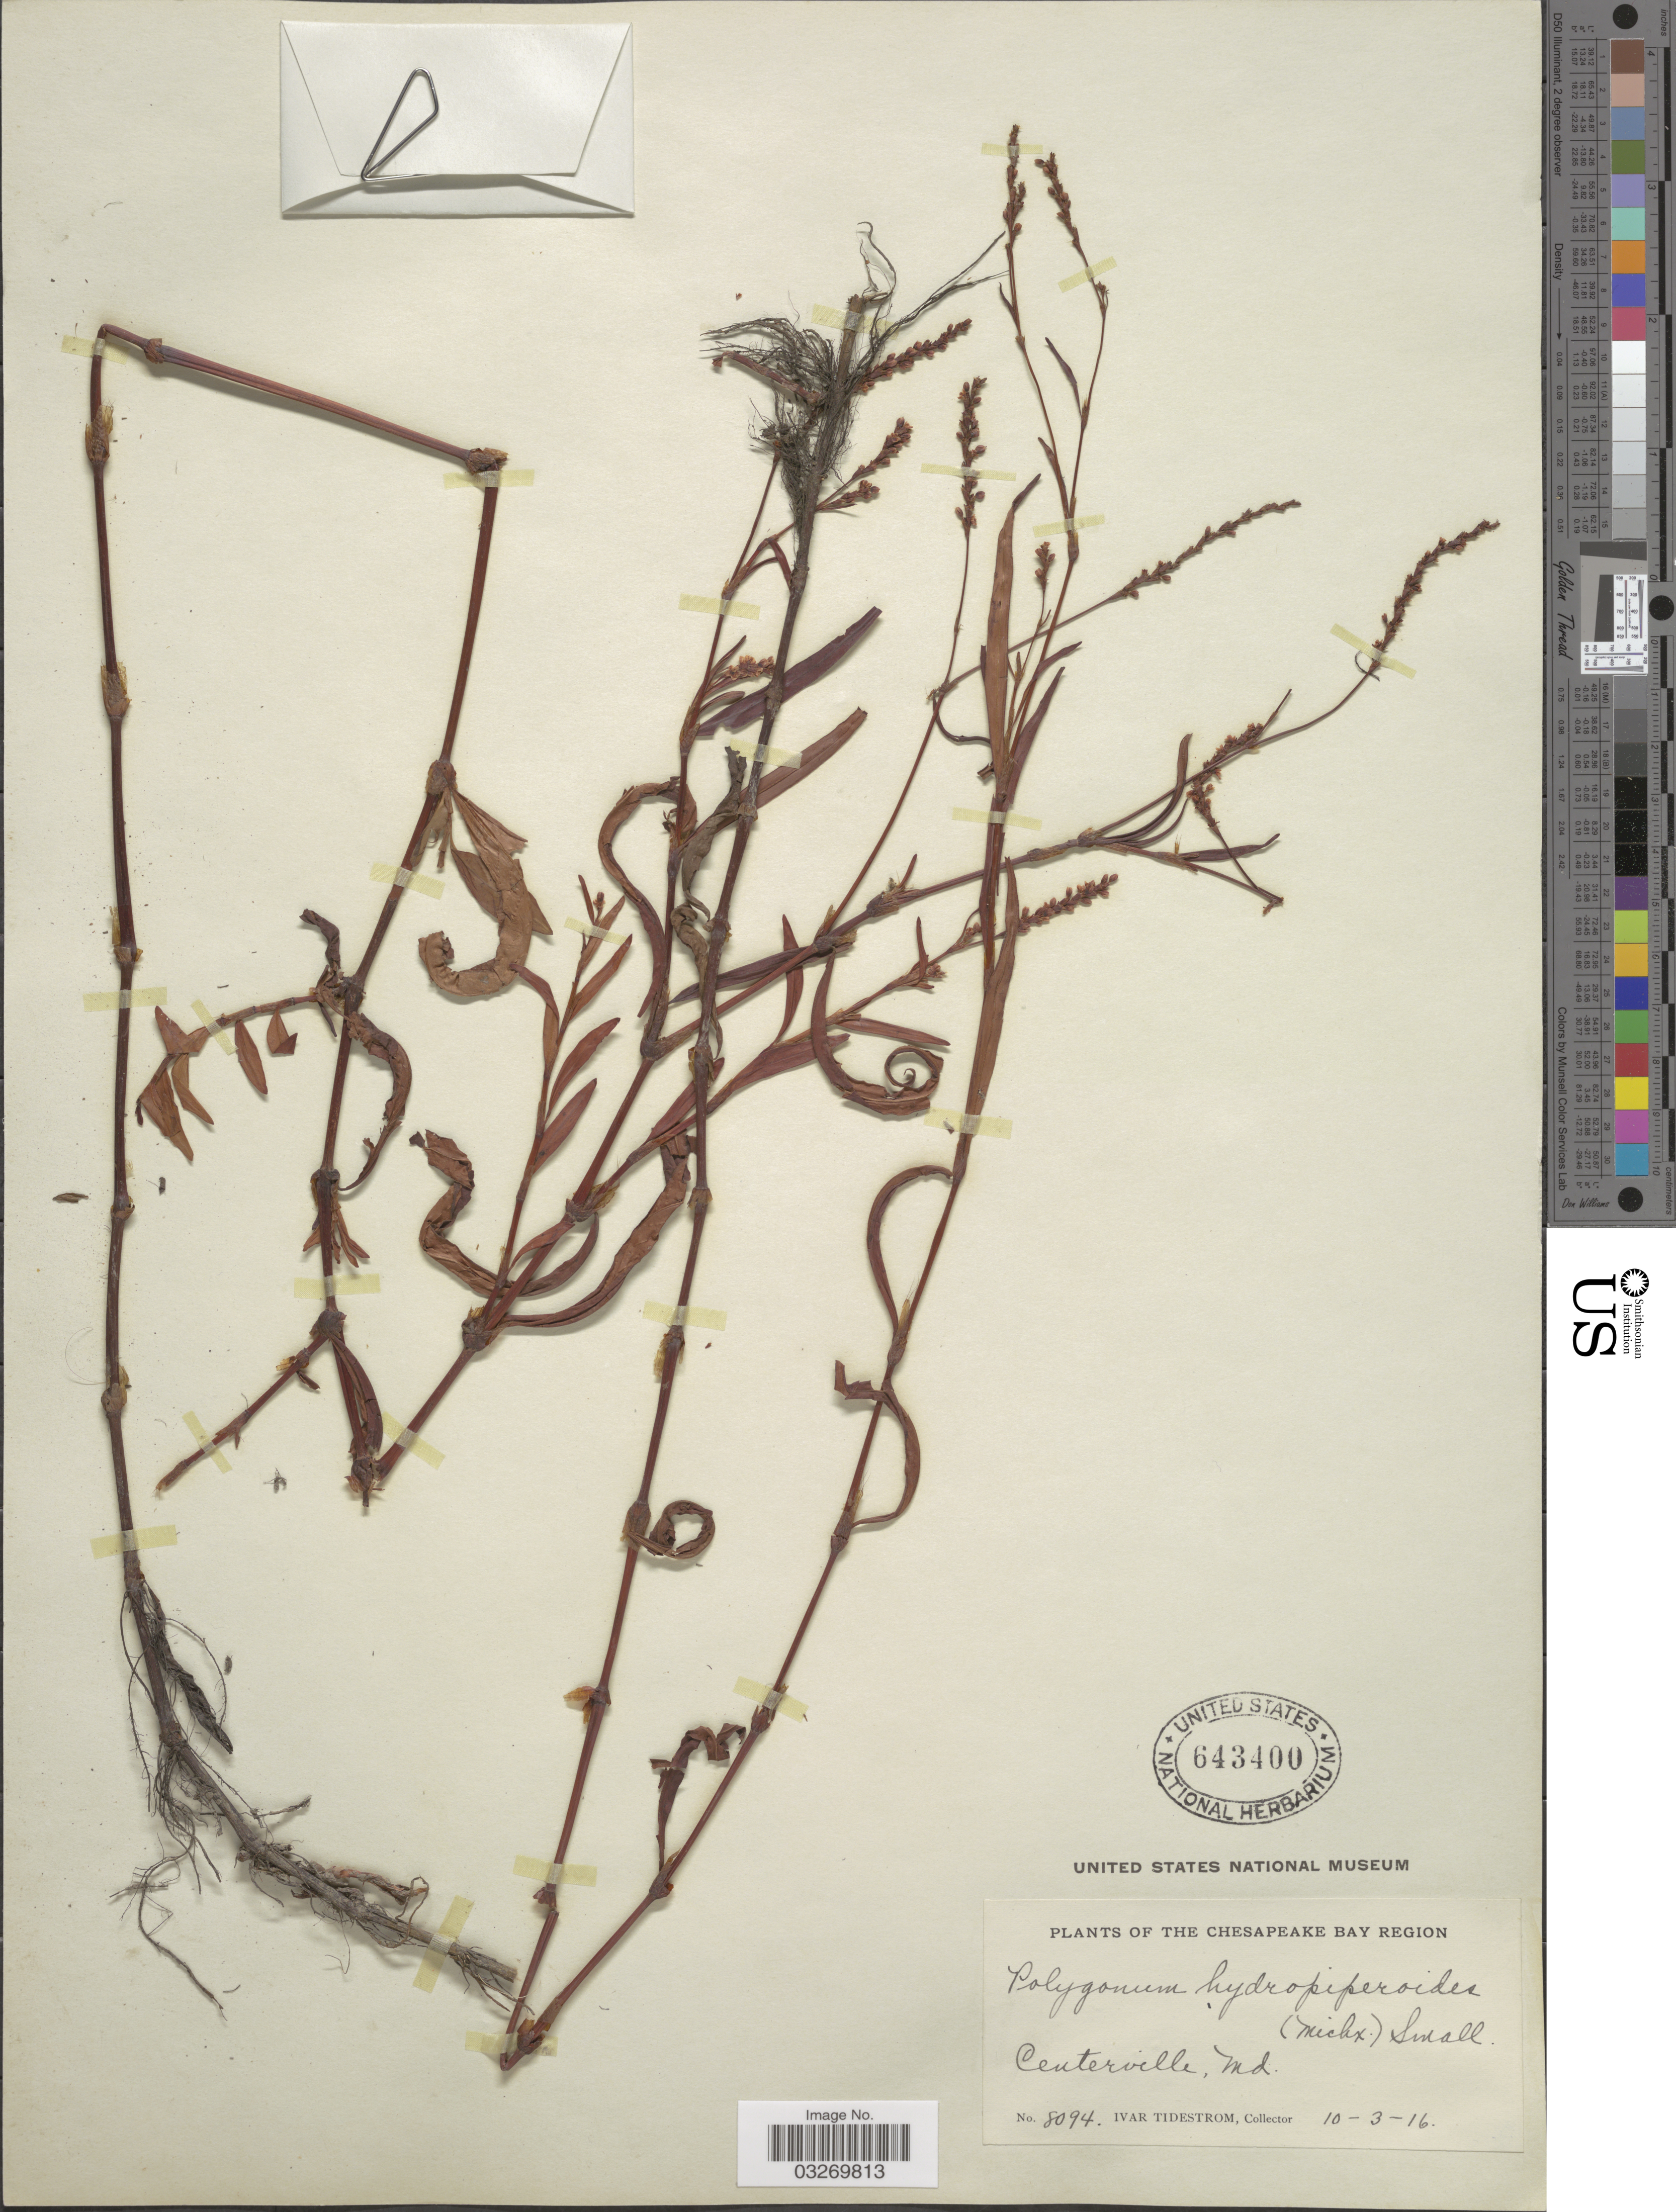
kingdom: Plantae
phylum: Tracheophyta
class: Magnoliopsida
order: Caryophyllales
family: Polygonaceae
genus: Persicaria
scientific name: Persicaria hydropiperoides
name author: (Michx.) Small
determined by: Atha, D. E.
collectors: I. F. Tidestrom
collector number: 8094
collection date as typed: Transcribed d/m/y: 3/10/16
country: United States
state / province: Maryland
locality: Chesapeake Bay Region. Centerville.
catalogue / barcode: US 643400